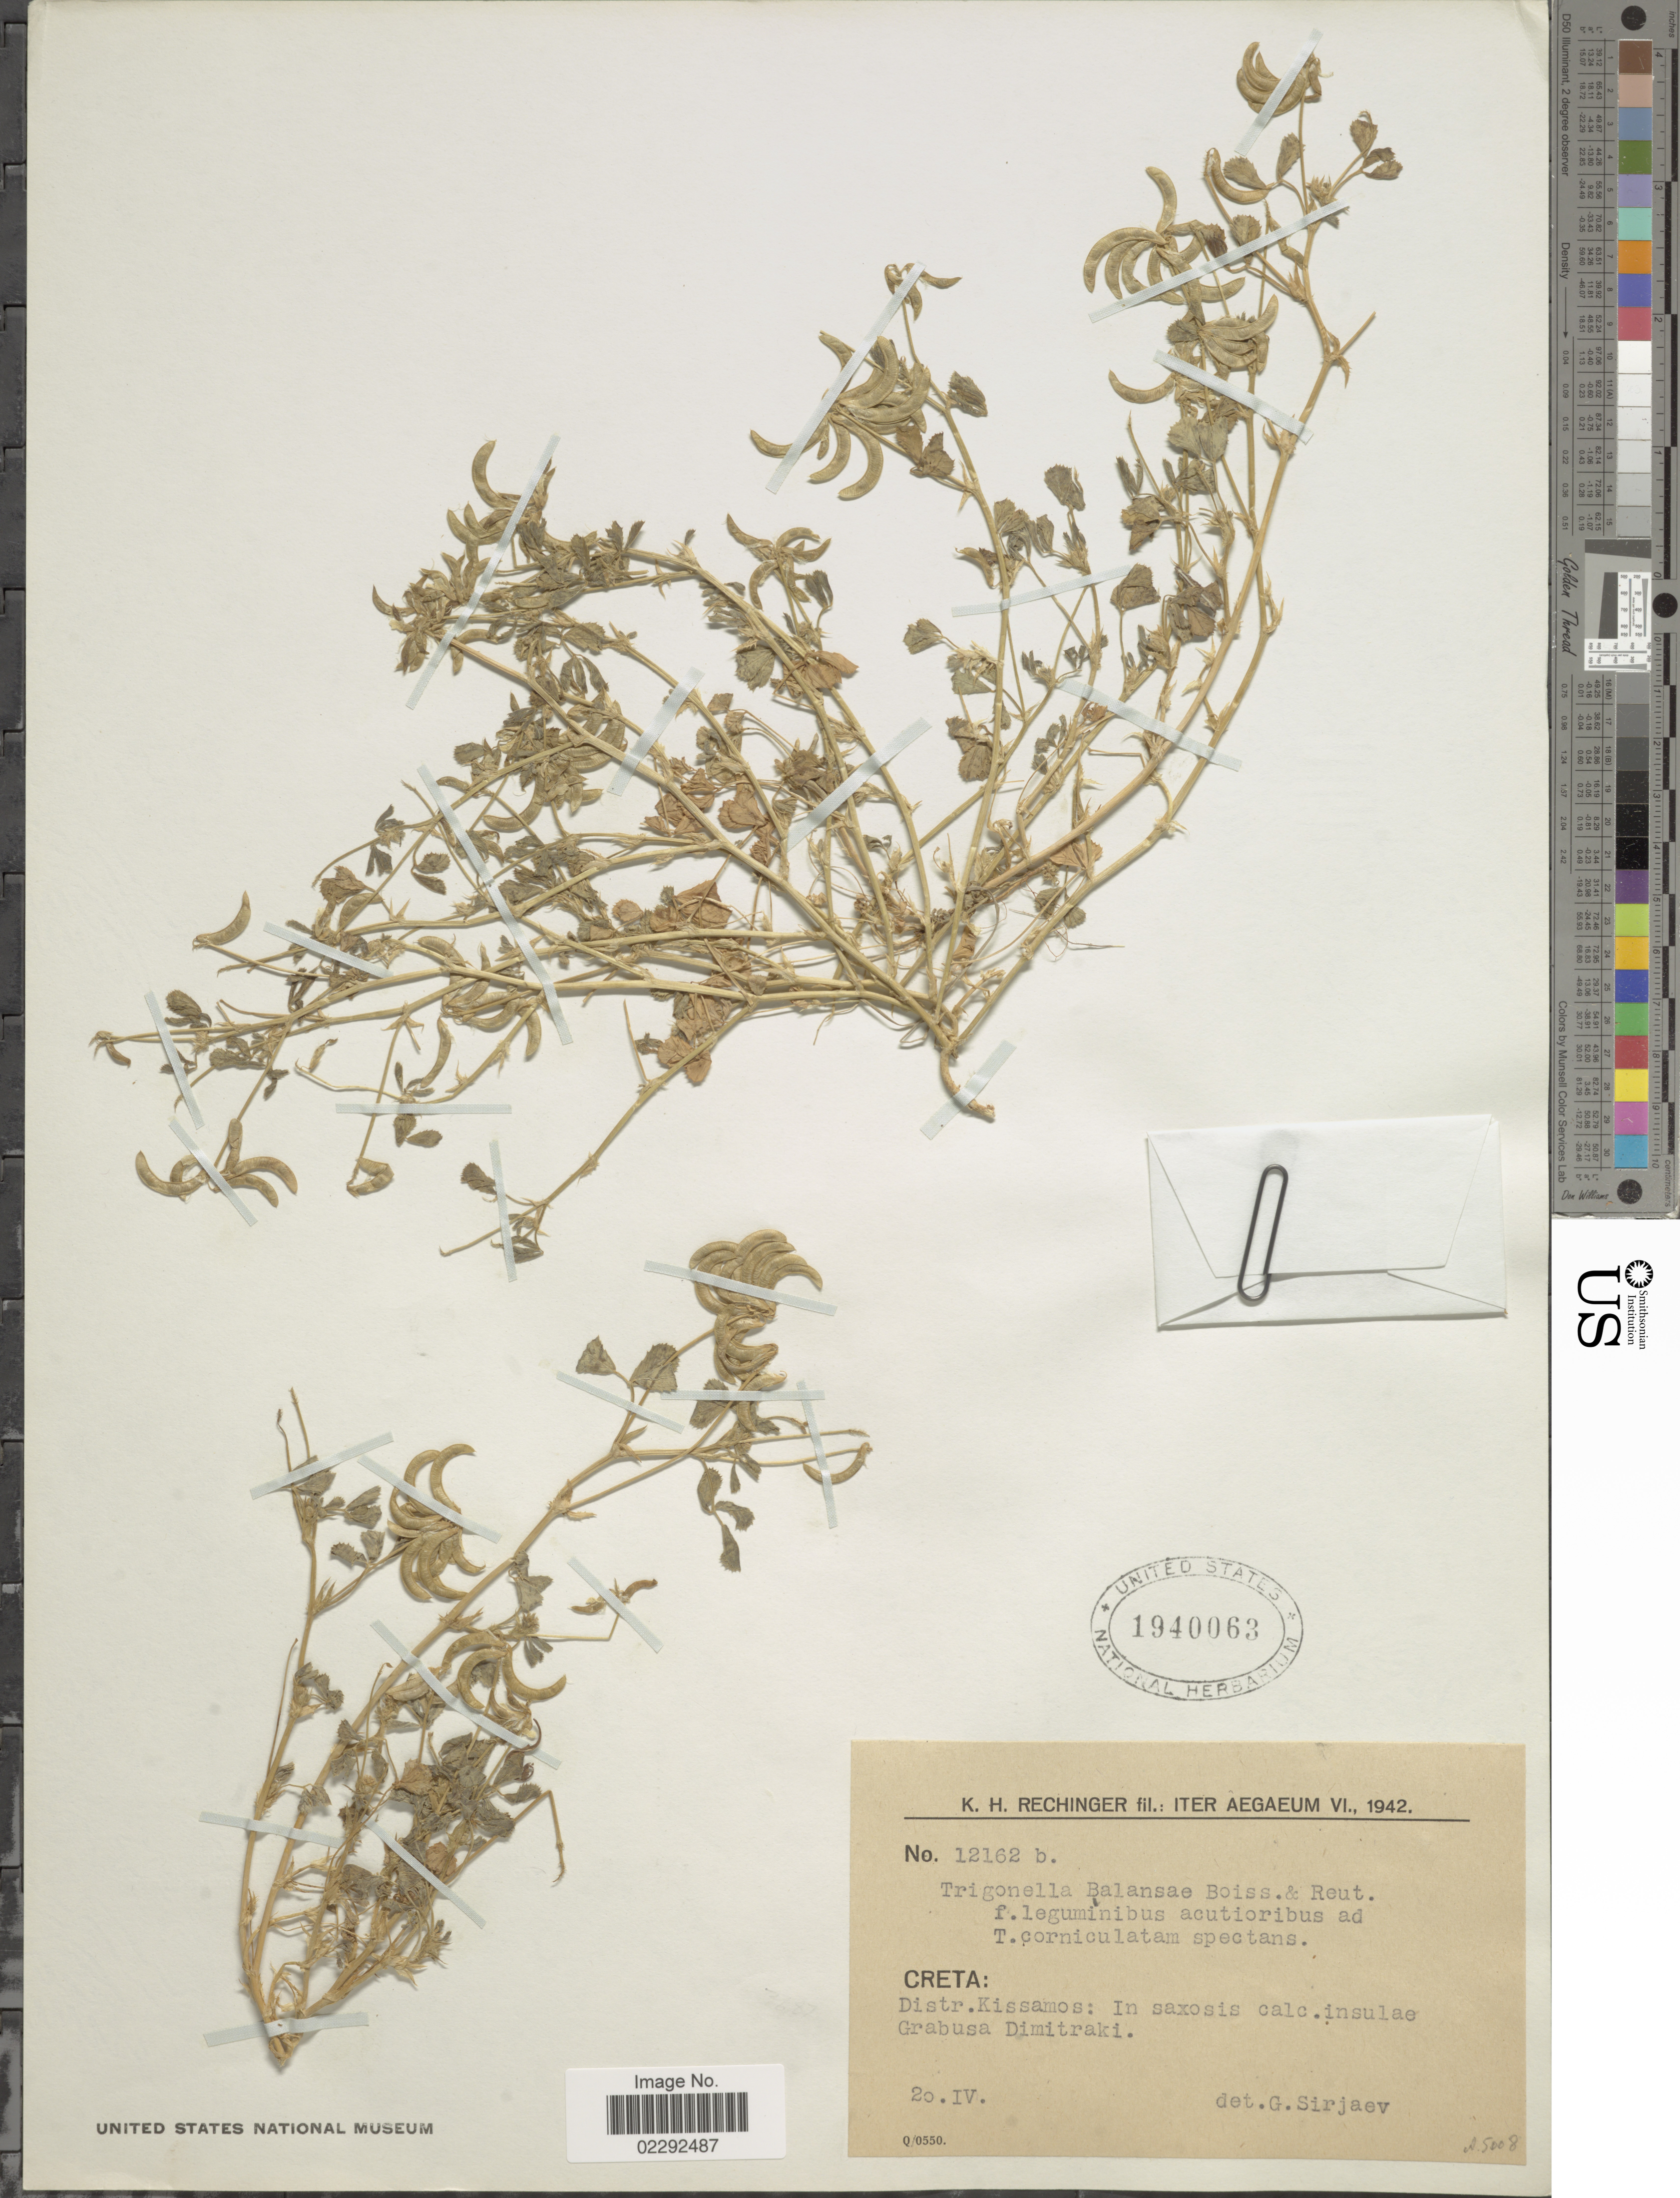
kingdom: Plantae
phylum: Tracheophyta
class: Magnoliopsida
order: Fabales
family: Fabaceae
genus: Trigonella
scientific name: Trigonella balansae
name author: Boiss. & Reut.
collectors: K. H. Rechinger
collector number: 12162b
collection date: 1942-04-20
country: Greece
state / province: Crete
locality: Aegaeum. Distr. Kissamos: Grabusa Dimitraki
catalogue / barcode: US 1940063